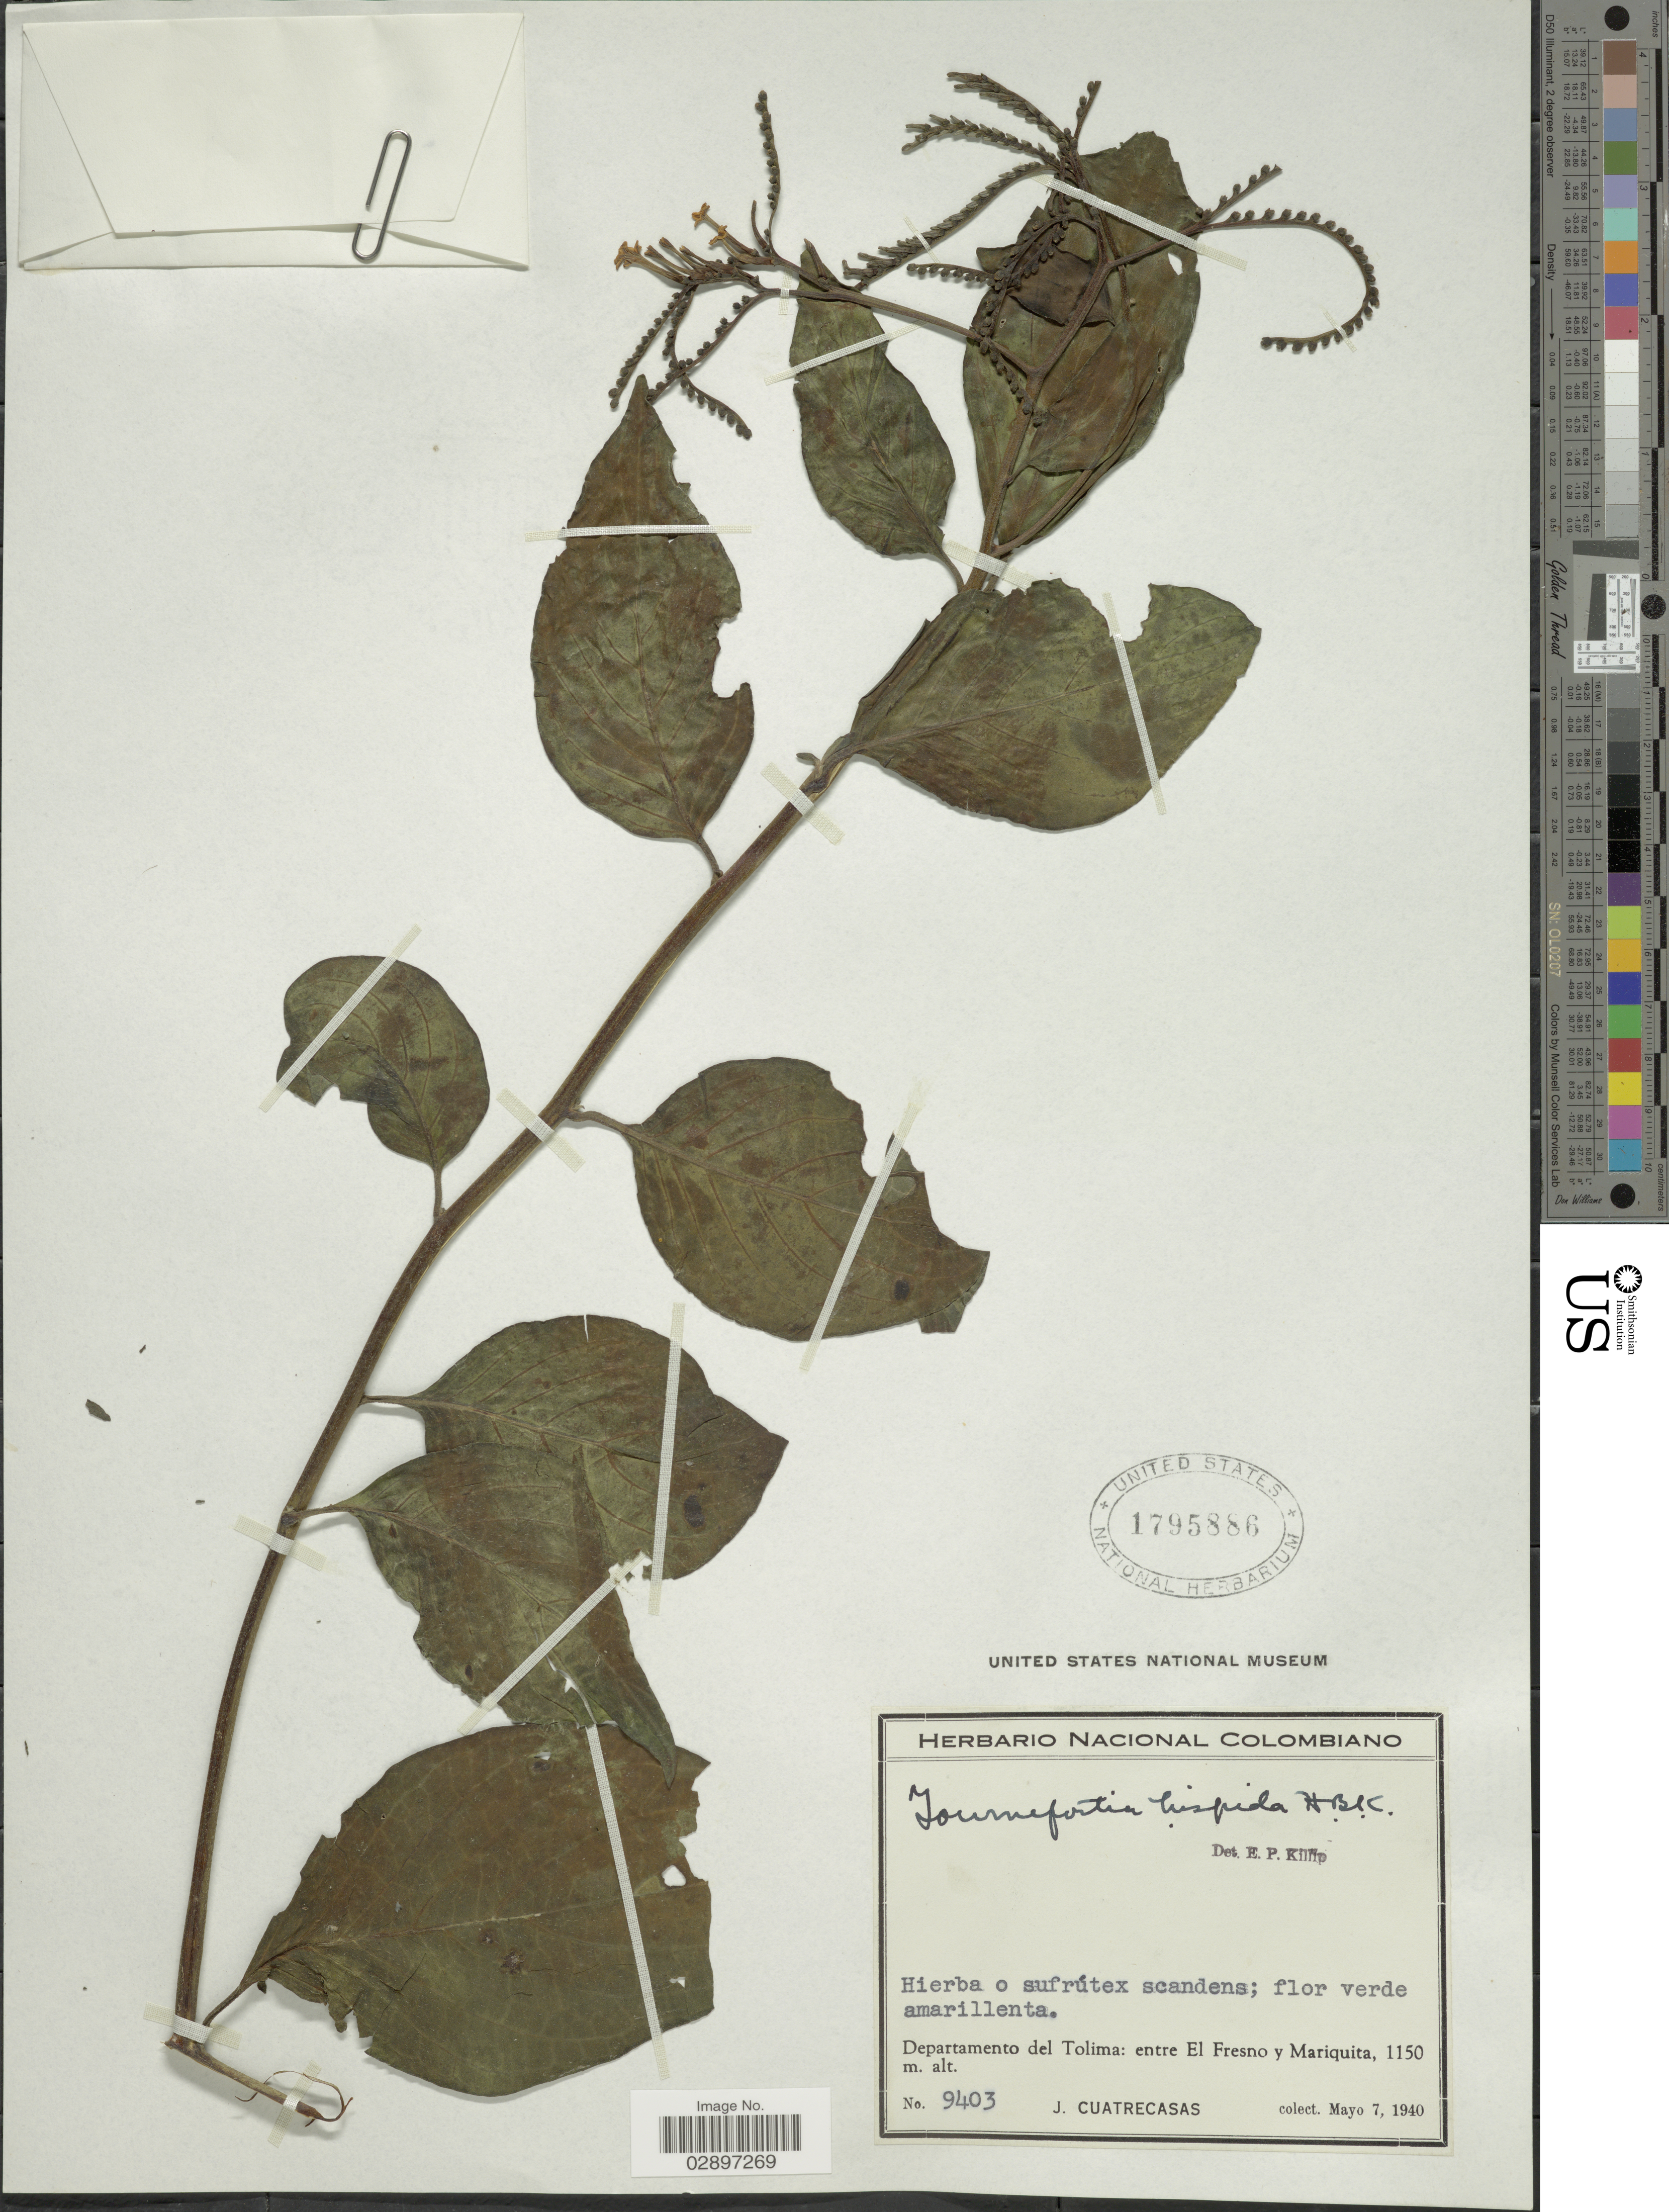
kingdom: Plantae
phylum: Tracheophyta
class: Magnoliopsida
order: Boraginales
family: Heliotropiaceae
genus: Tournefortia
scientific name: Tournefortia hispida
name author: Kunth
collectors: J. Cuatrecasas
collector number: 9403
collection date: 1940-05-07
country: Colombia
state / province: Tolima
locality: entre El Fresno y Mariquita.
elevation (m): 1150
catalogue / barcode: US 1795886